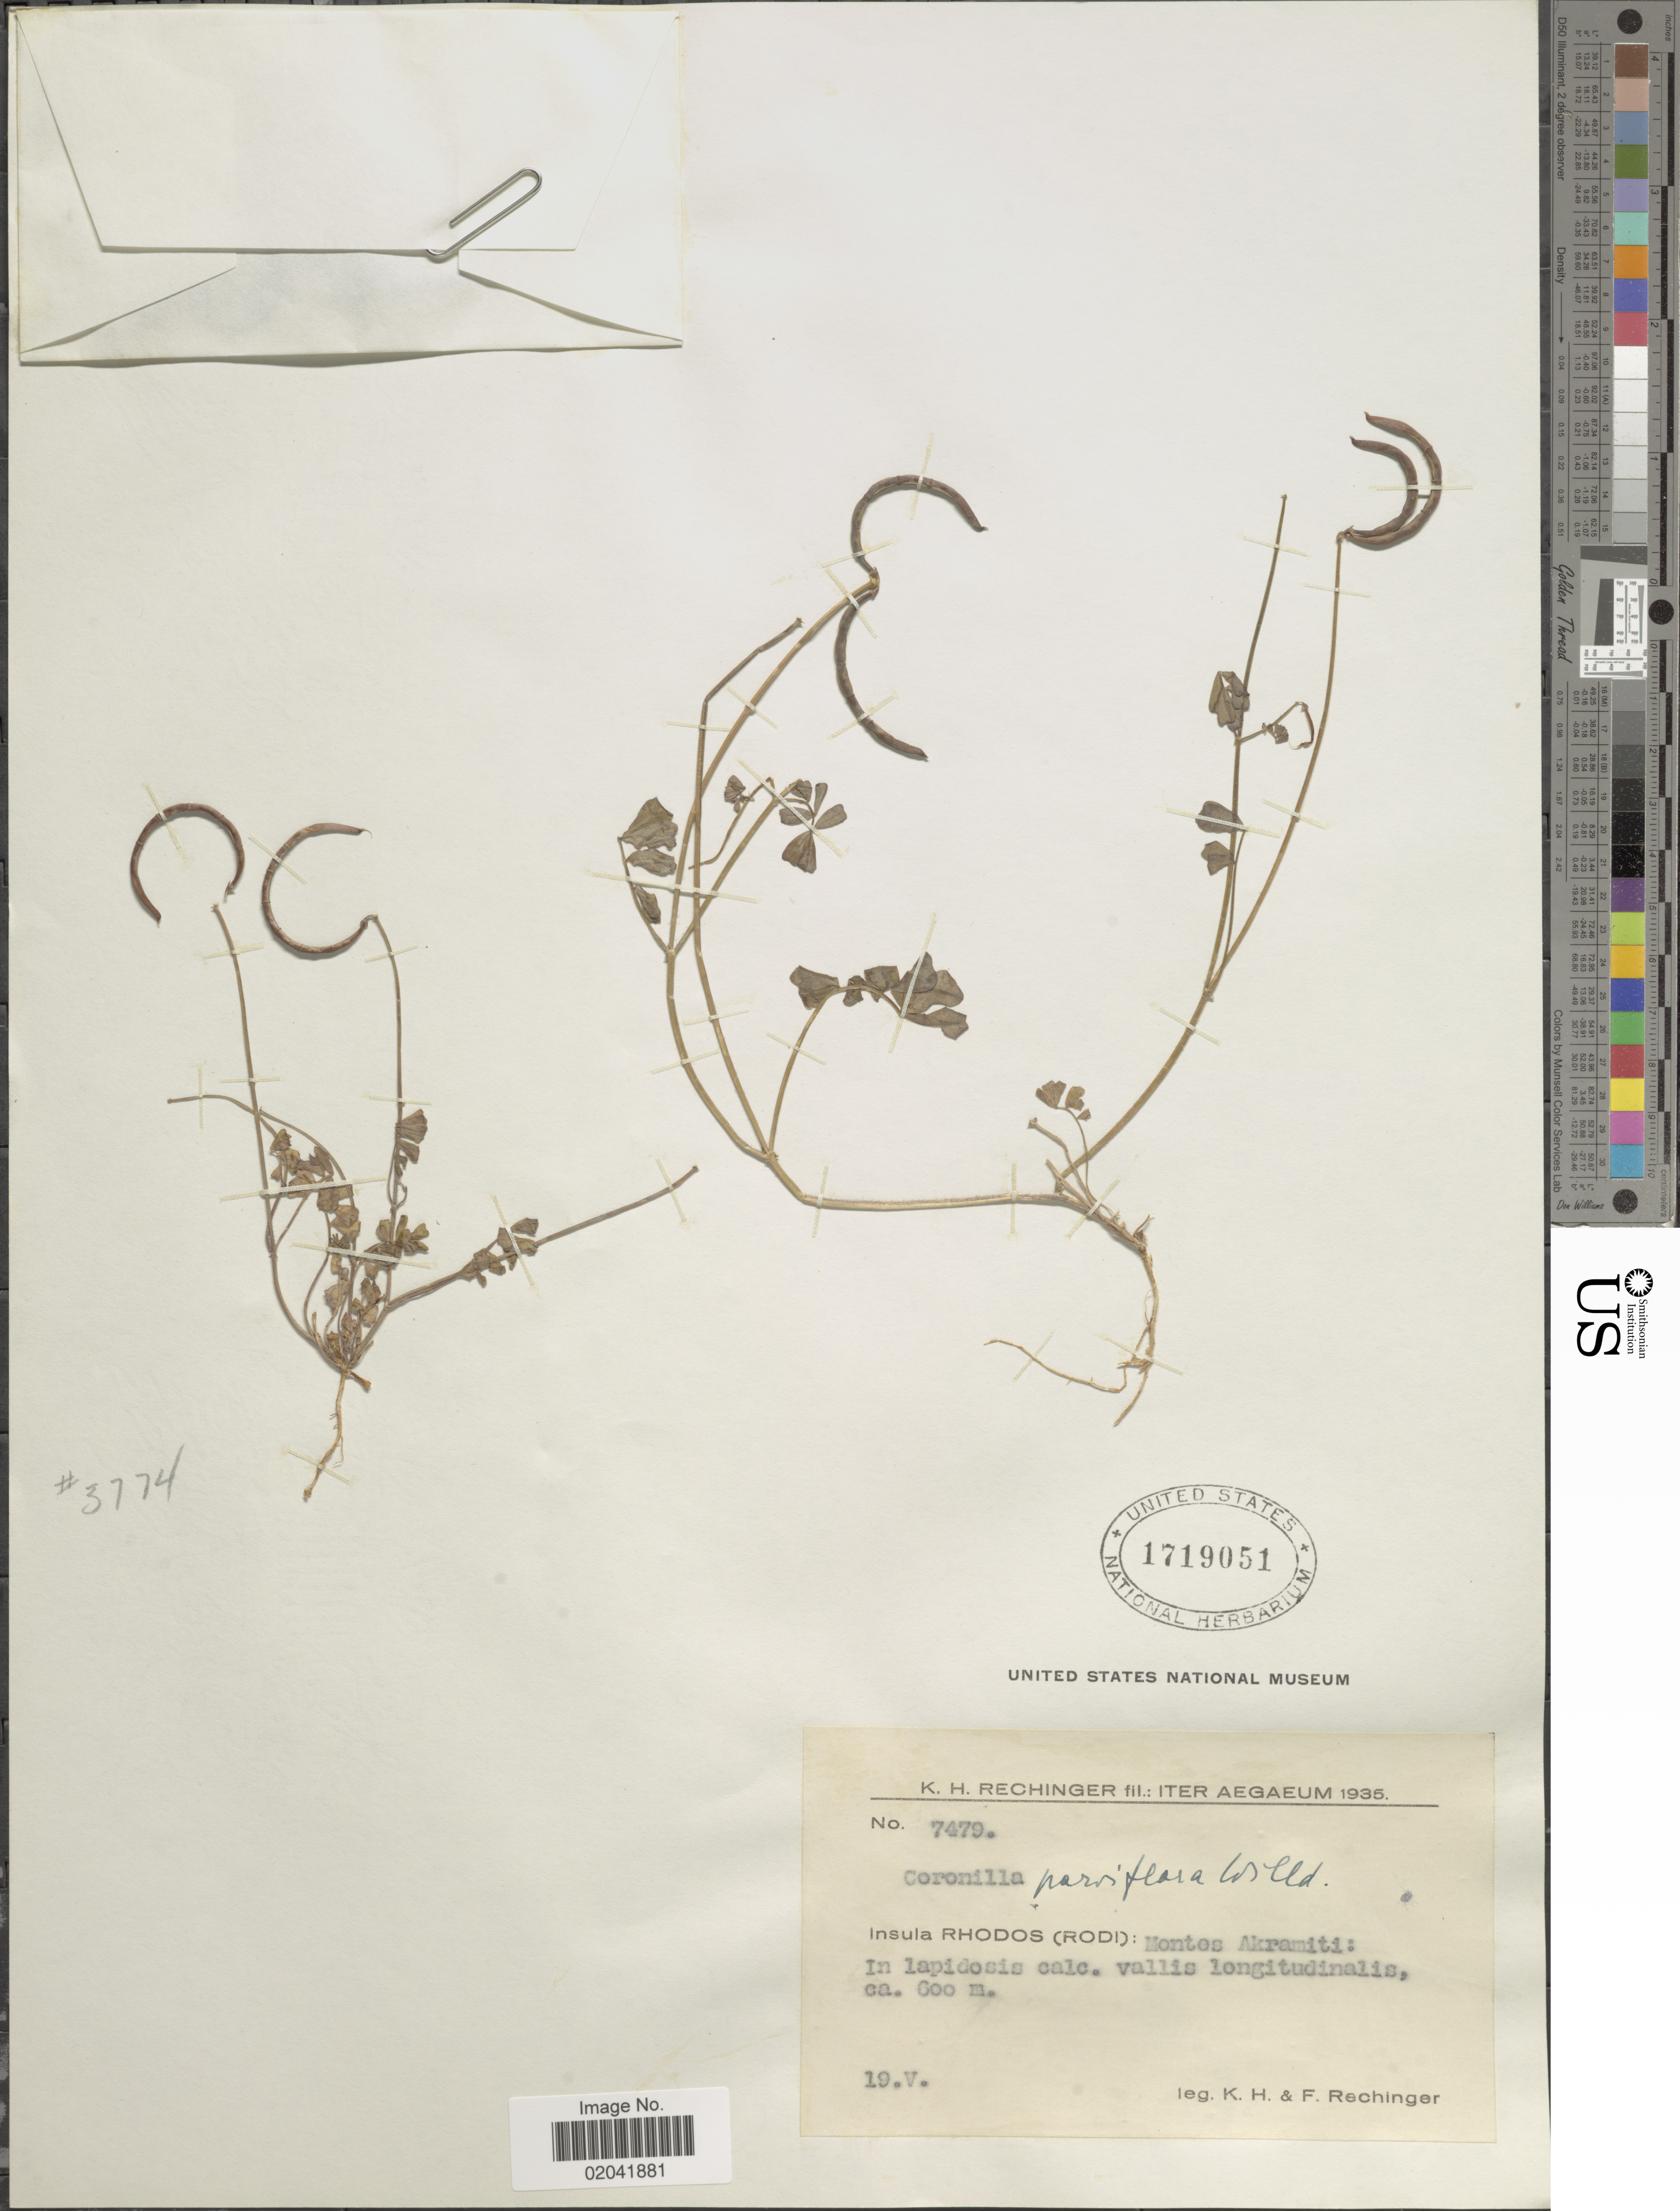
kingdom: Plantae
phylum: Tracheophyta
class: Magnoliopsida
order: Fabales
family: Fabaceae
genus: Coronilla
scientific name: Coronilla parviflora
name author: Moench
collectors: K. H. Rechinger & F. Rechinger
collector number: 7479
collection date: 1935-05-19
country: Greece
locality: Iter Aegaeum, Insula Rhodas (Rodi): Montes Akramiti: In lapidosis calc. vallis longitudinalis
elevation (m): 600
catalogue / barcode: US 1719051